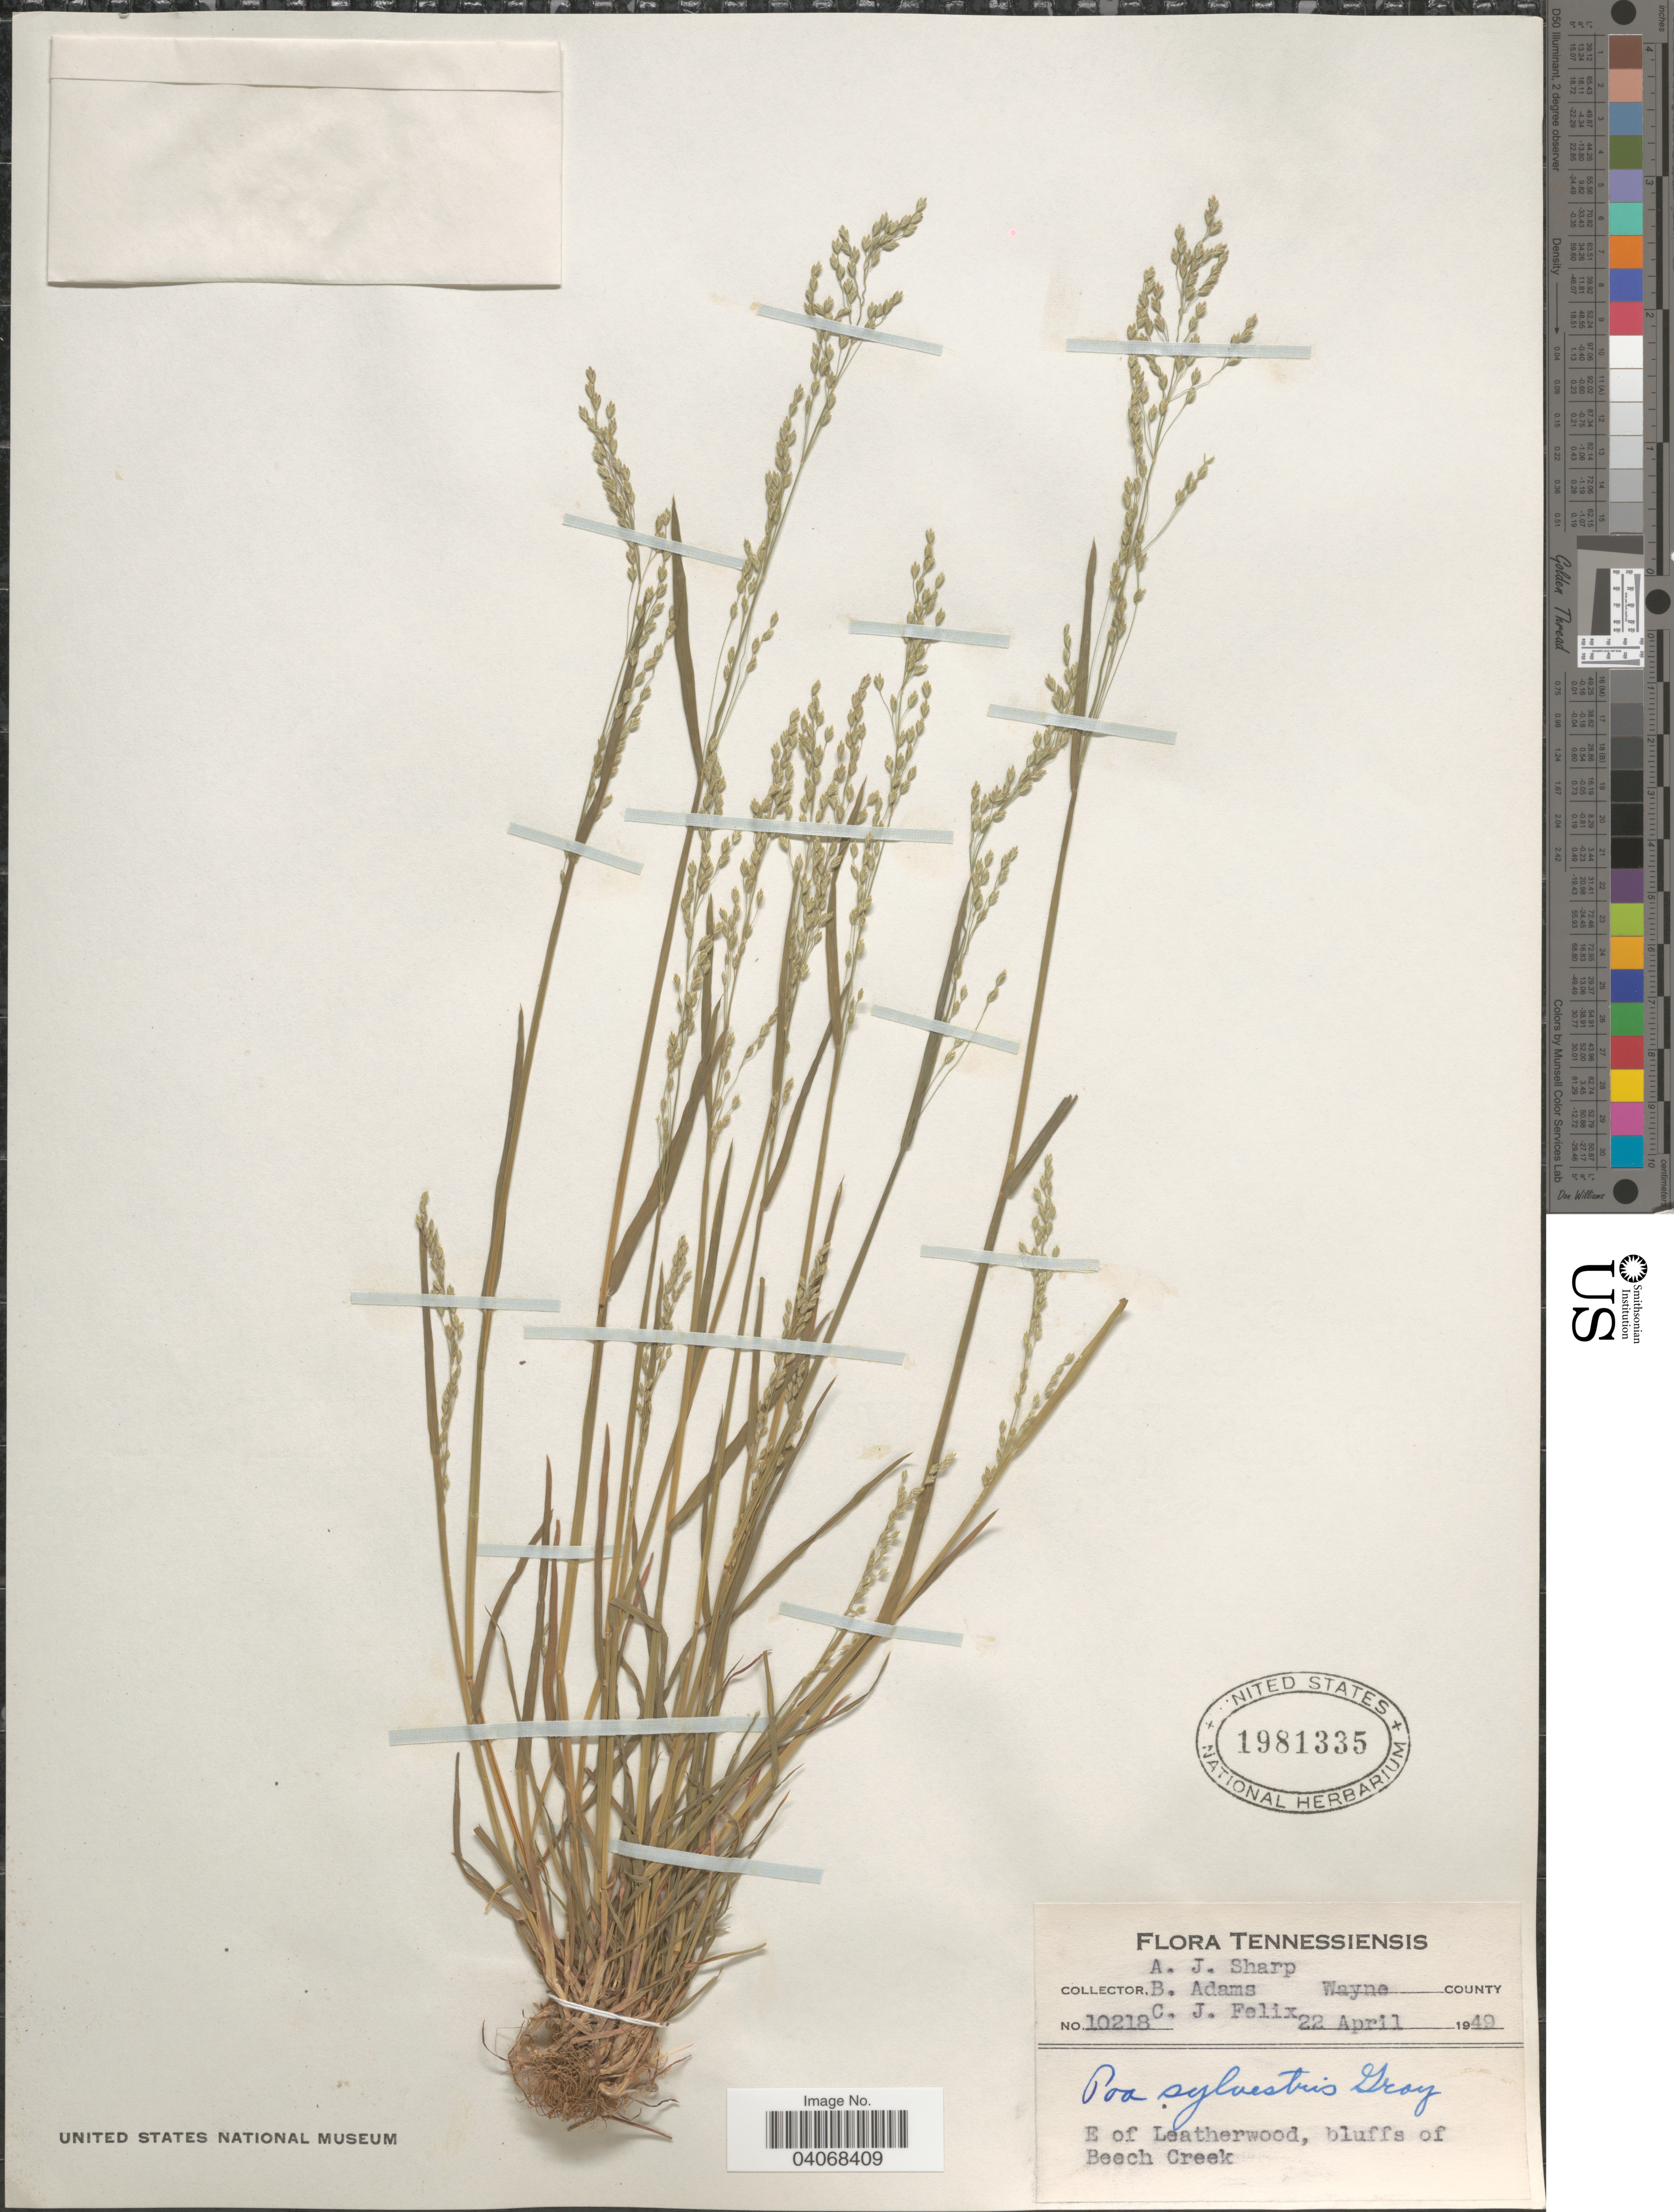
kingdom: Plantae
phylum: Tracheophyta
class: Liliopsida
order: Poales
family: Poaceae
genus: Poa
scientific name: Poa sylvestris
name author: A. Gray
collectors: A. J. Sharp, B. Adams & C. Felix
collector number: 10218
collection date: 1949-04-22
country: United States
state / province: Tennessee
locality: Wayne County. E of Leatherwood, bluffs of Beech Creek.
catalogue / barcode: US 1981335